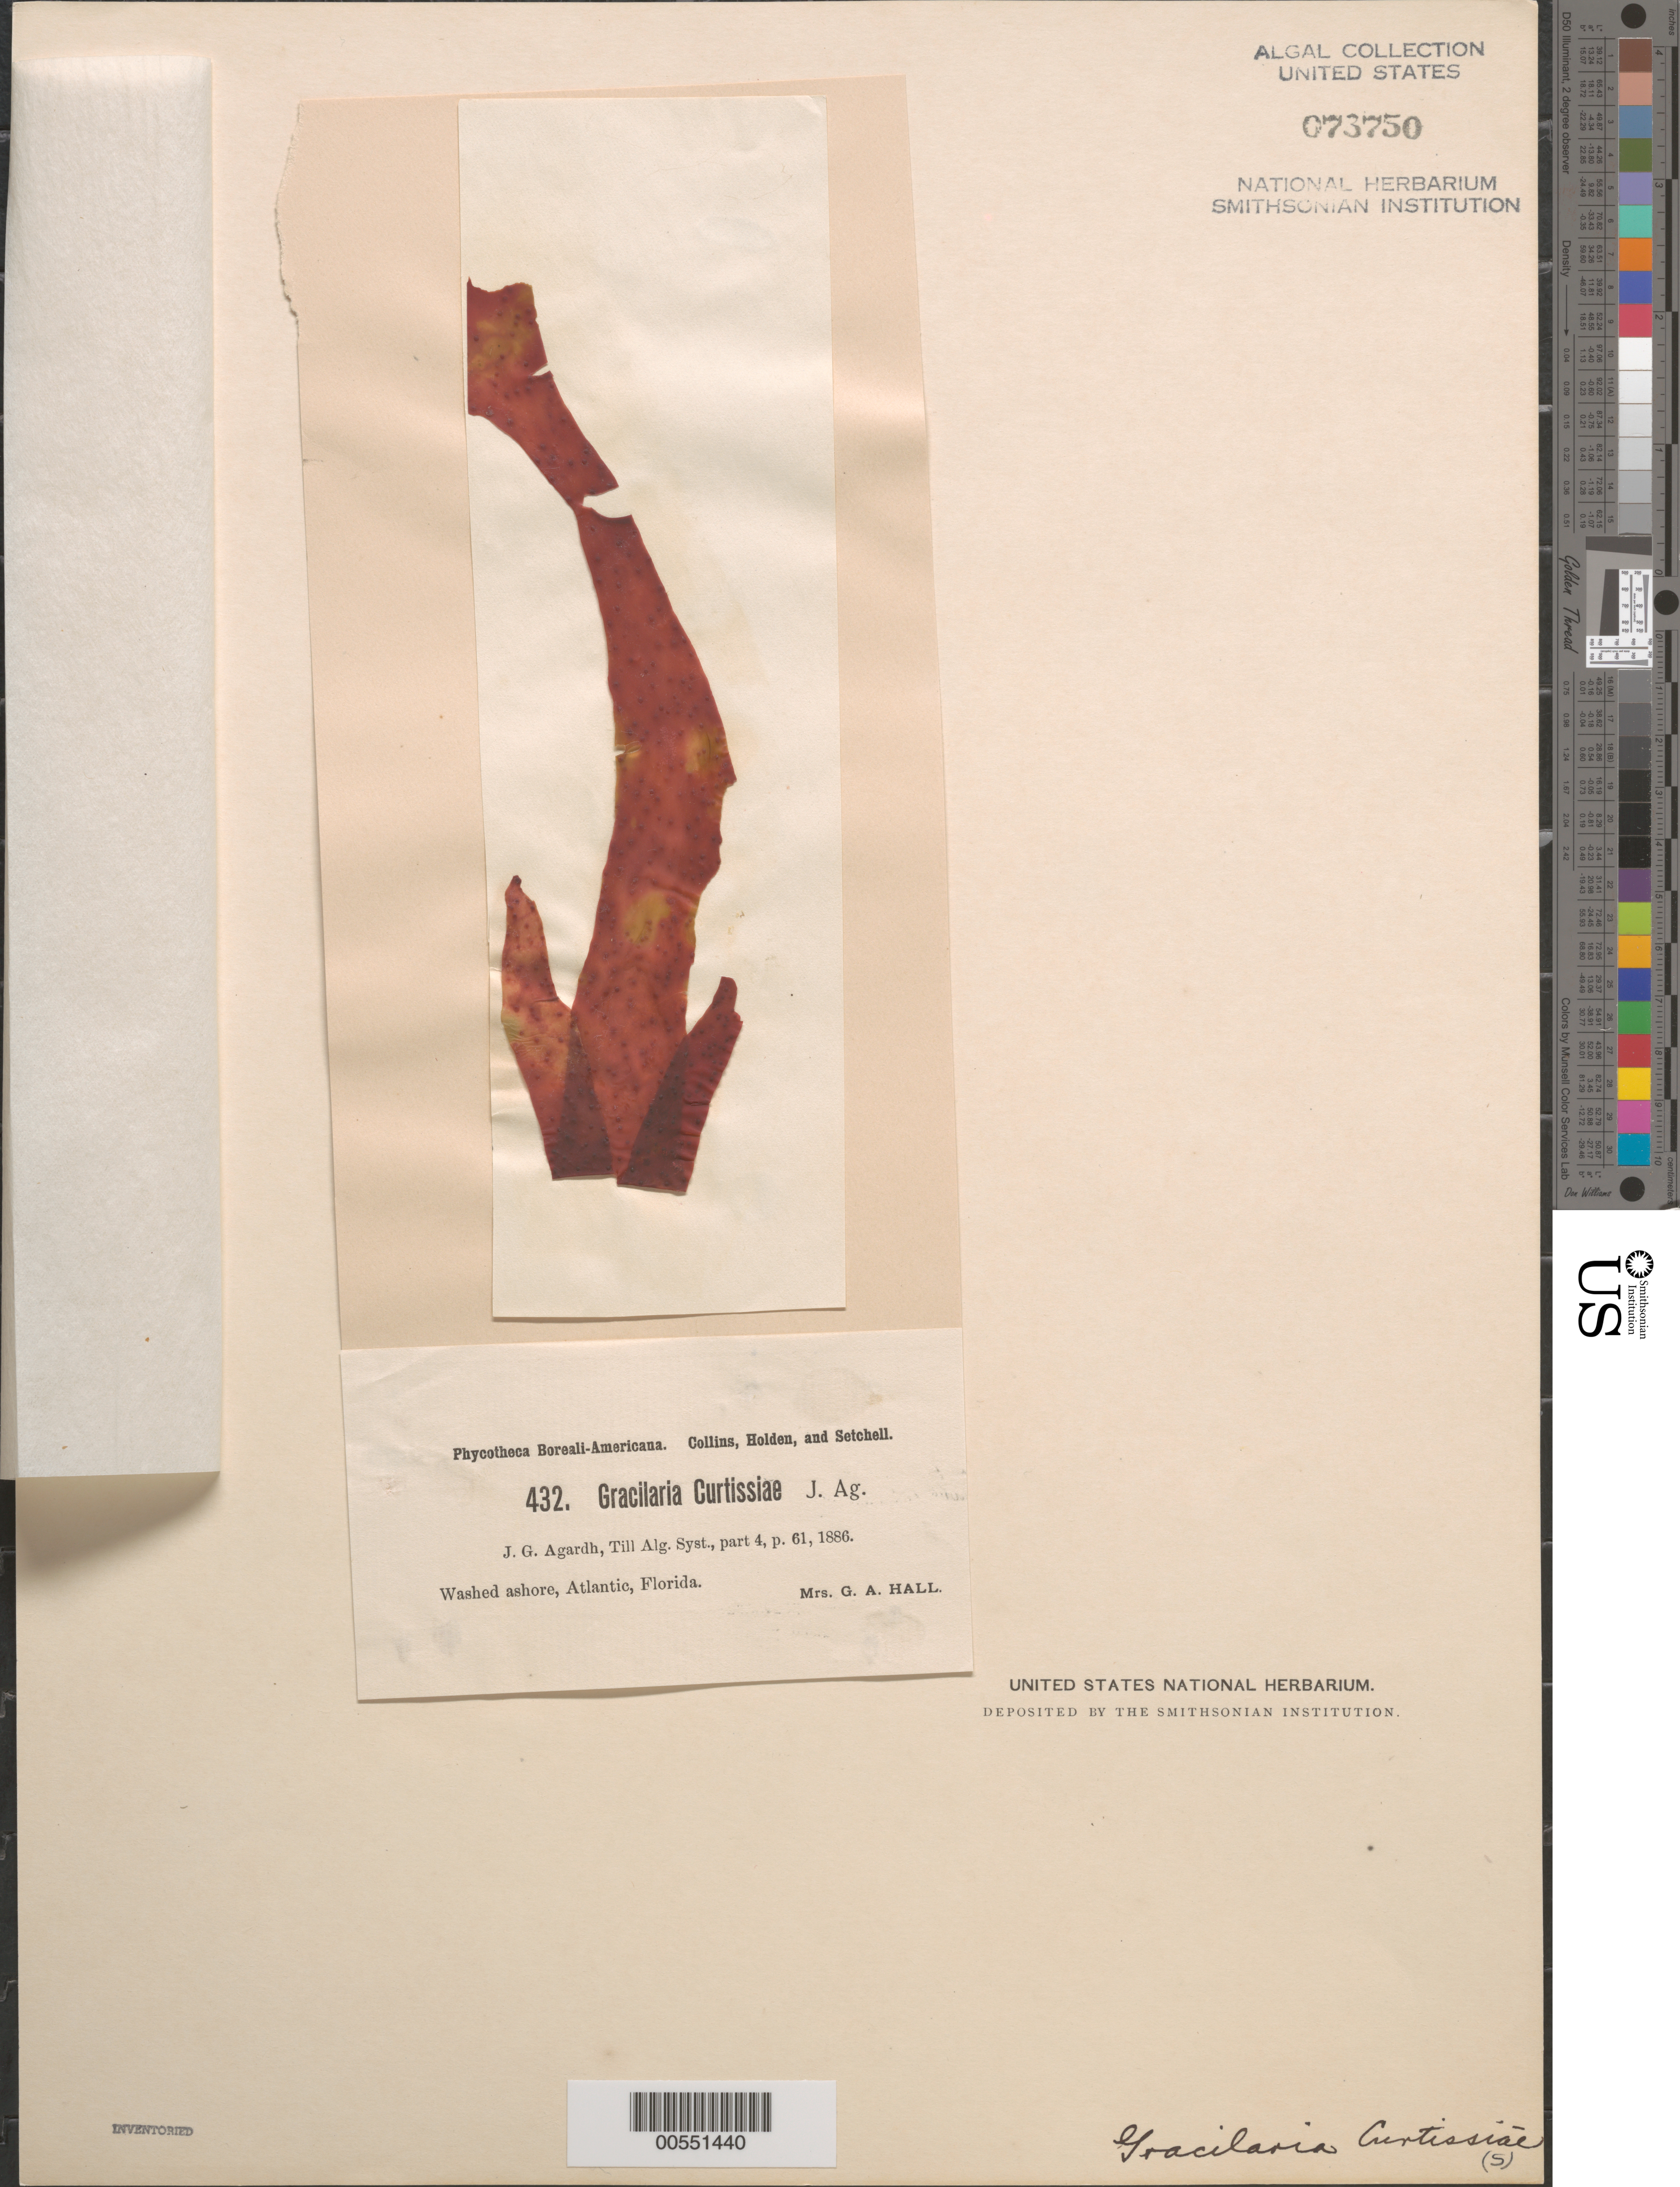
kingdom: Plantae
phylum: Rhodophyta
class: Florideophyceae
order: Gracilariales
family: Gracilariaceae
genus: Gracilaria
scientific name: Gracilaria curtissiae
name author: J. Agardh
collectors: Mrs. Hall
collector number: PB-A 432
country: United States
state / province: Florida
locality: Atlantic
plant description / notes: Collins, Holden & Setchell, Phycotheca Boreali-Americana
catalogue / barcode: US 73750